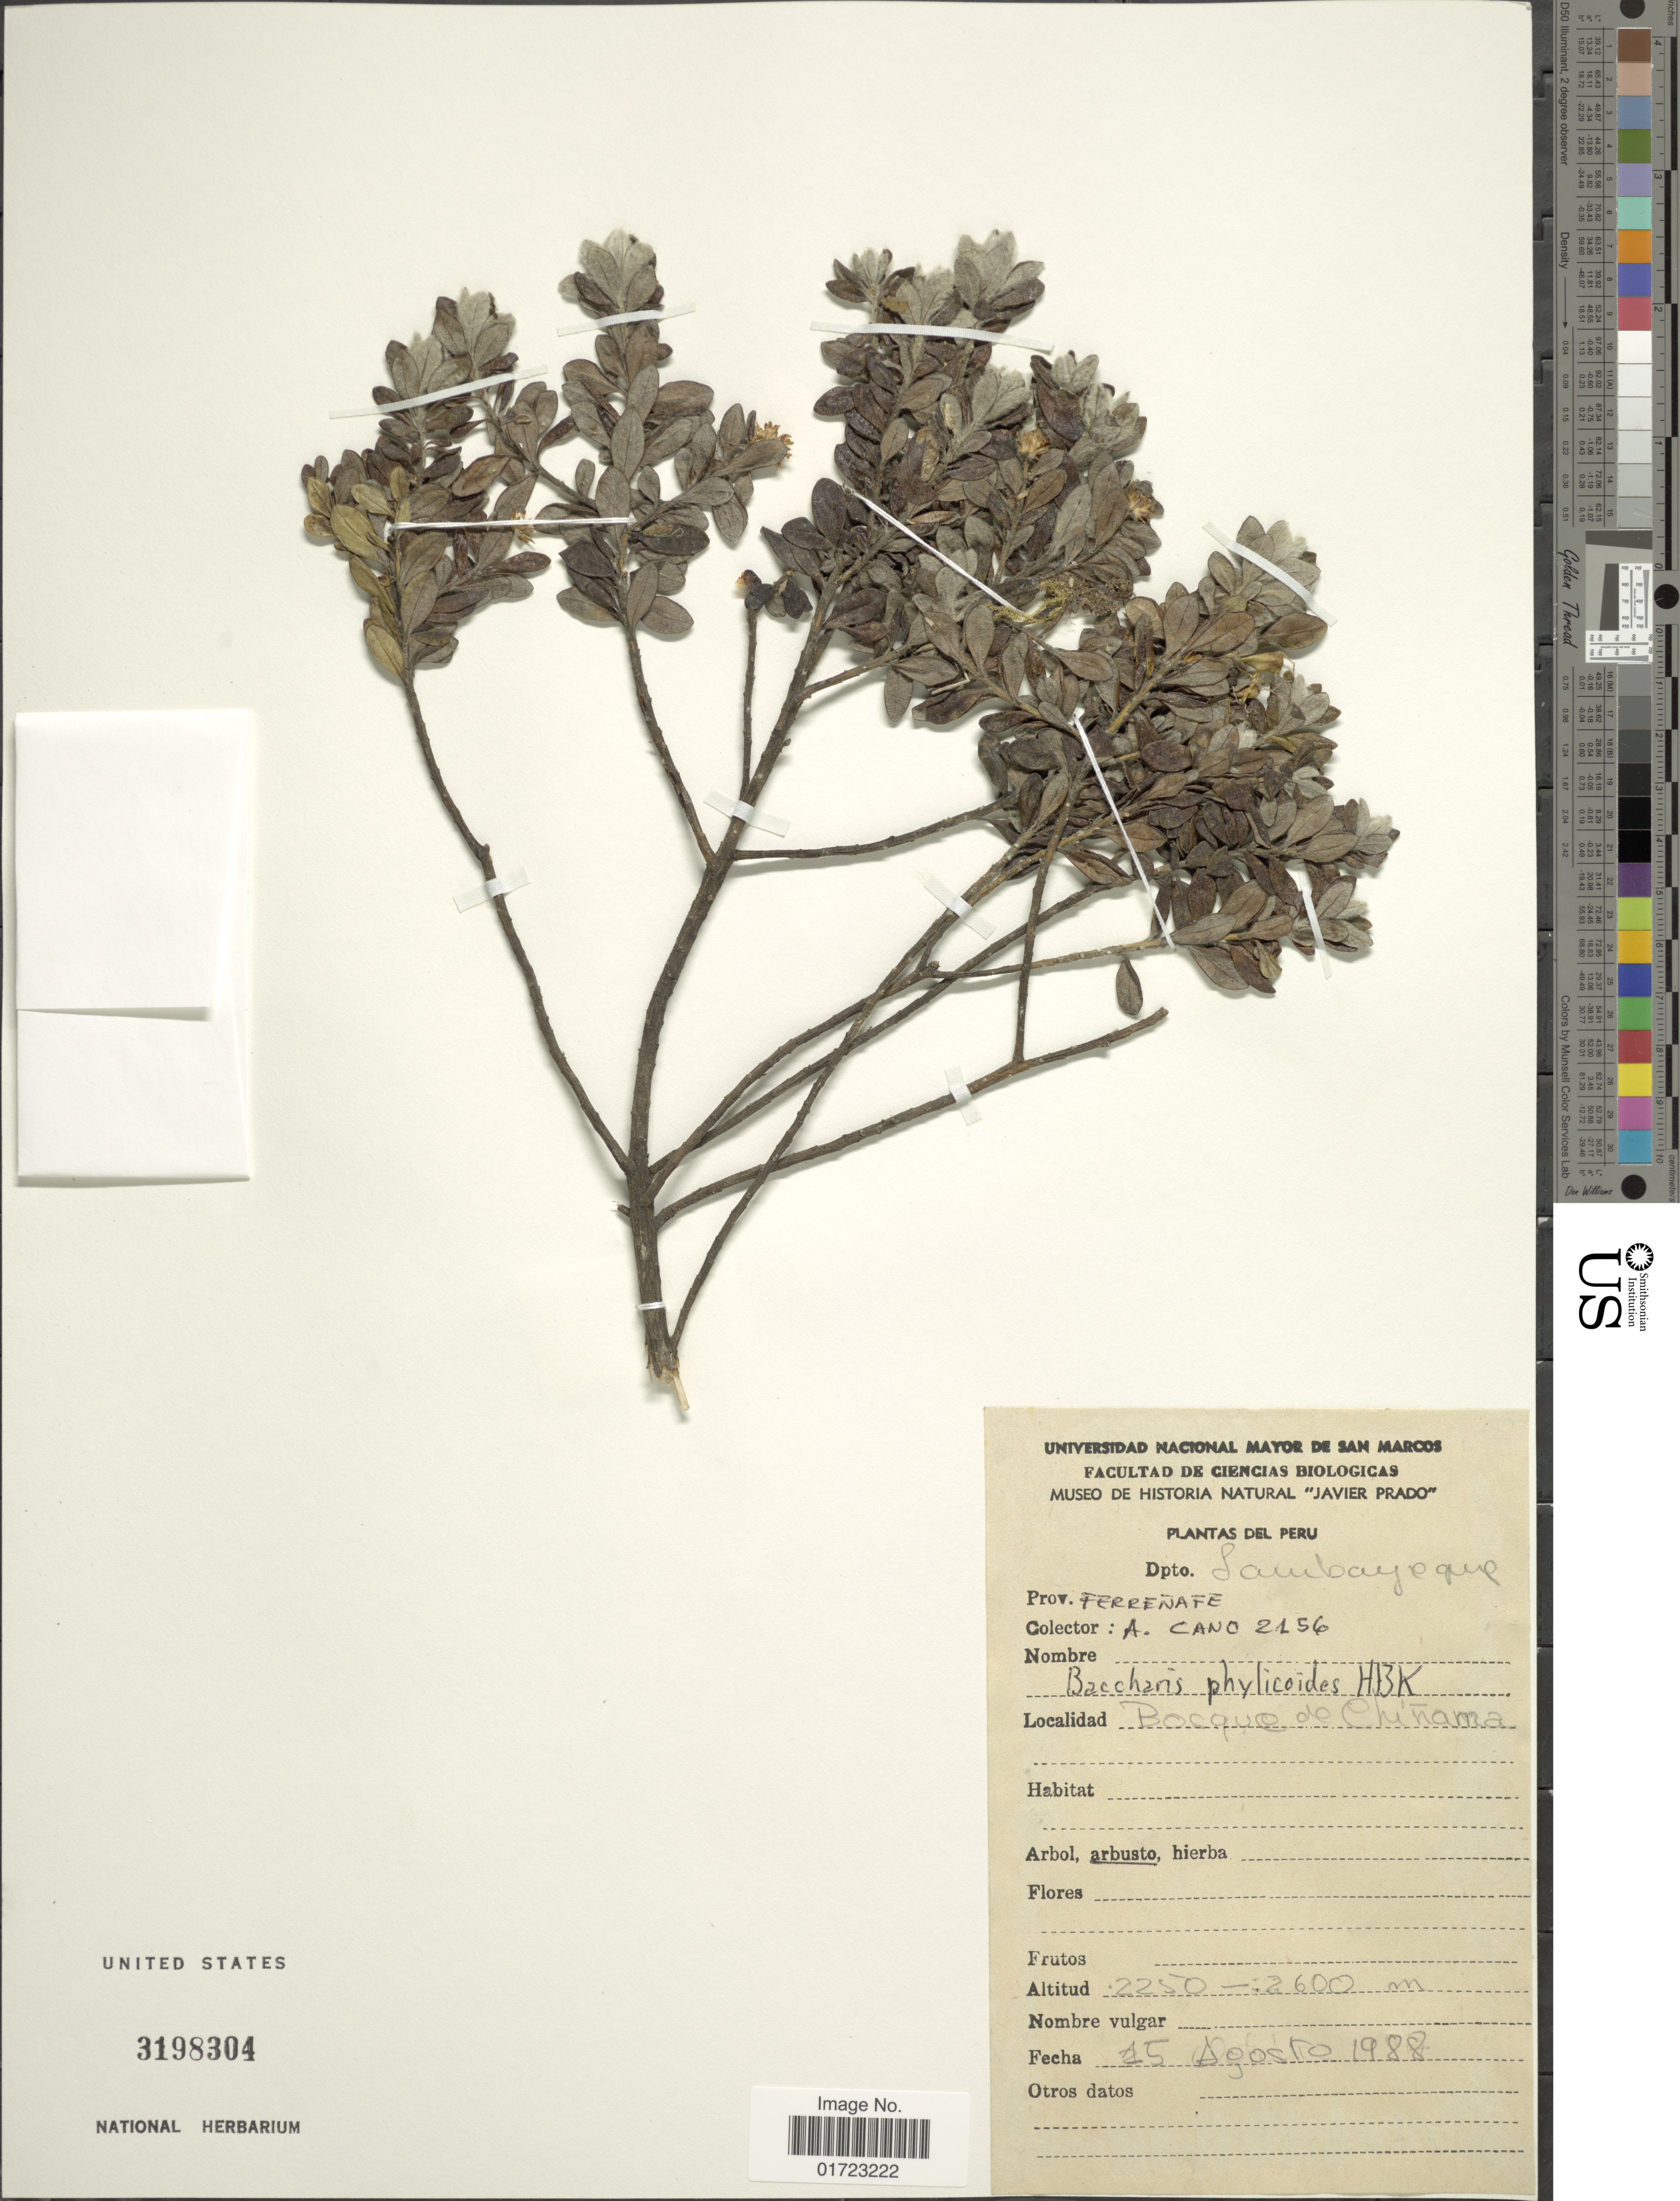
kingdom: Plantae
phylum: Tracheophyta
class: Magnoliopsida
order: Asterales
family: Asteraceae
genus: Baccharis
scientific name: Baccharis phylicoides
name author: Kunth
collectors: A. Cano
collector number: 2156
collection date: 1988-08-15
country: Peru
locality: Dpto. Sambaycaque. Bosque de Chinama. prov. terrenafe.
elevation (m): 2250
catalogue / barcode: US 3198304